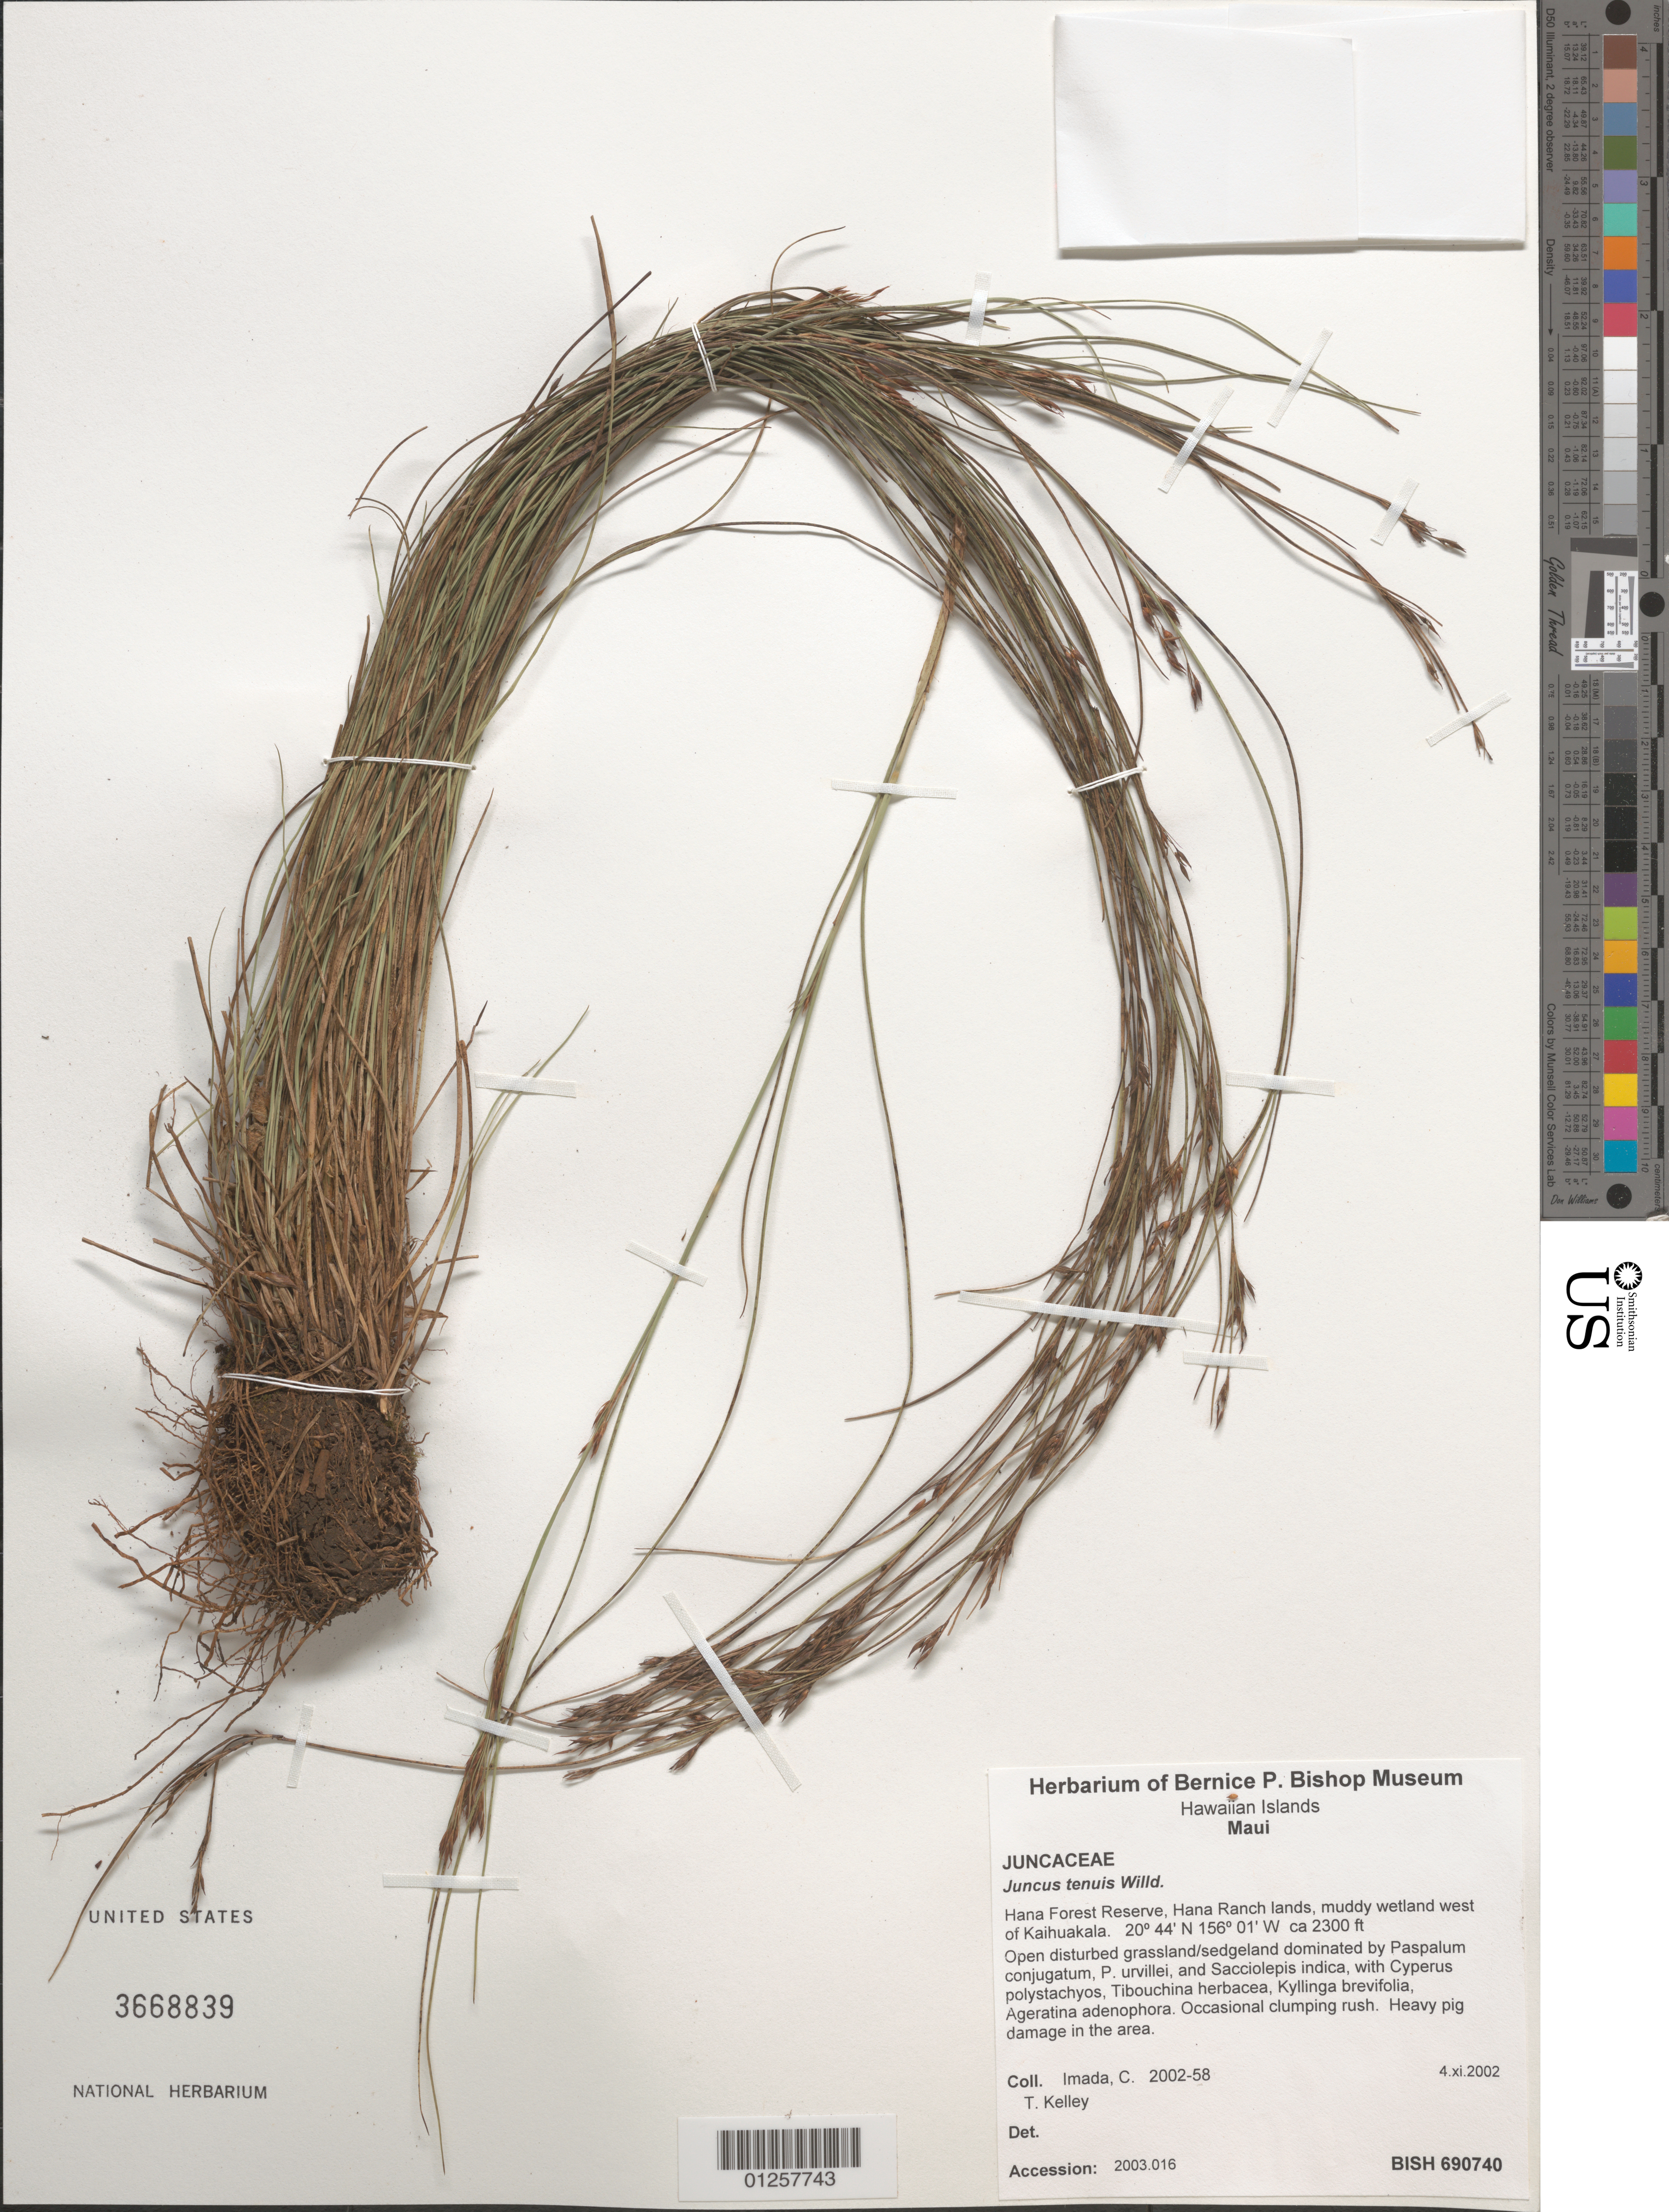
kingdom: Plantae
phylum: Tracheophyta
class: Liliopsida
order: Poales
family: Juncaceae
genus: Juncus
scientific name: Juncus tenuis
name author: Willd.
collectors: C. Imada & T. Kelley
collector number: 2002-58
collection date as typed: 4. xi.2002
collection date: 2002-11-04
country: United States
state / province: Hawaii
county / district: Maui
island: Maui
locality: Hana Forest Reserve, Hana Ranch lands, muddy wetland west of Kaihuakala.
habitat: Open disturbed grassland/sedgeland.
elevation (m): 701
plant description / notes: Accession: 2003.016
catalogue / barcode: US 3668839